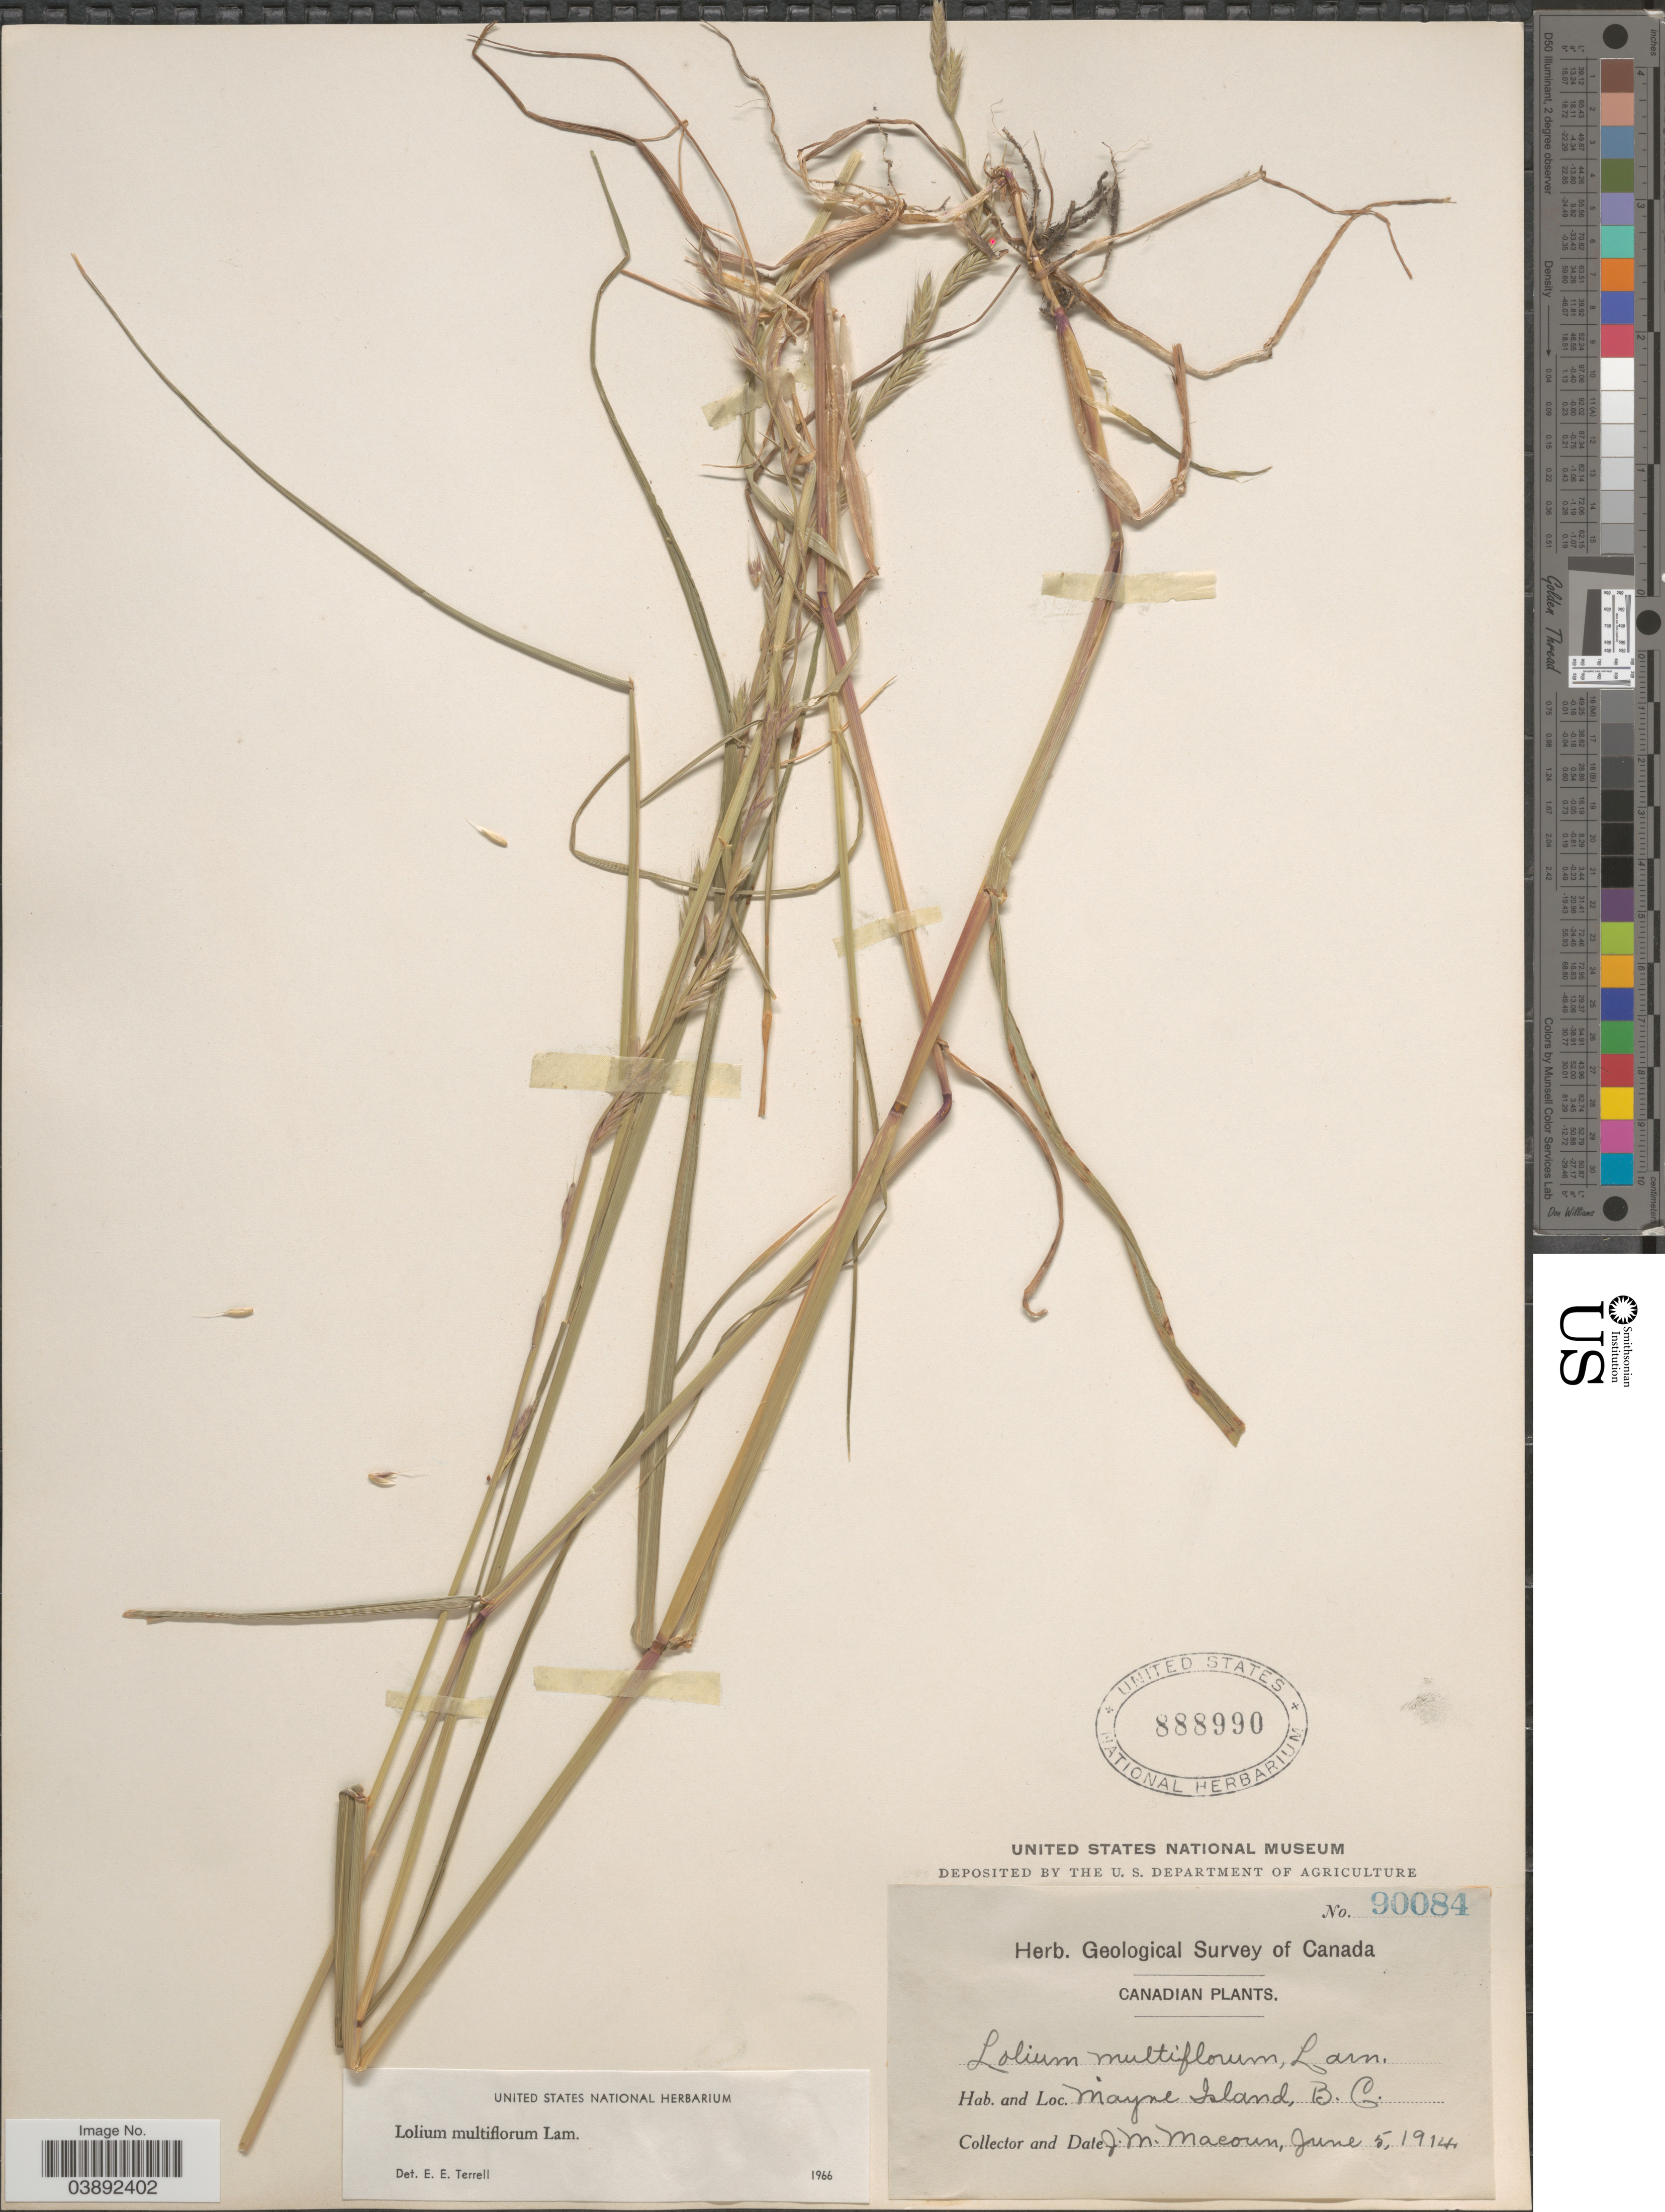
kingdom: Plantae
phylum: Tracheophyta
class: Liliopsida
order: Poales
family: Poaceae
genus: Lolium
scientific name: Lolium multiflorum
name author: Lam.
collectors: J. M. Macoun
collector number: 90084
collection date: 1914-06-05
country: Canada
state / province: British Columbia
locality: Mayne Island.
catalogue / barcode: US 888990